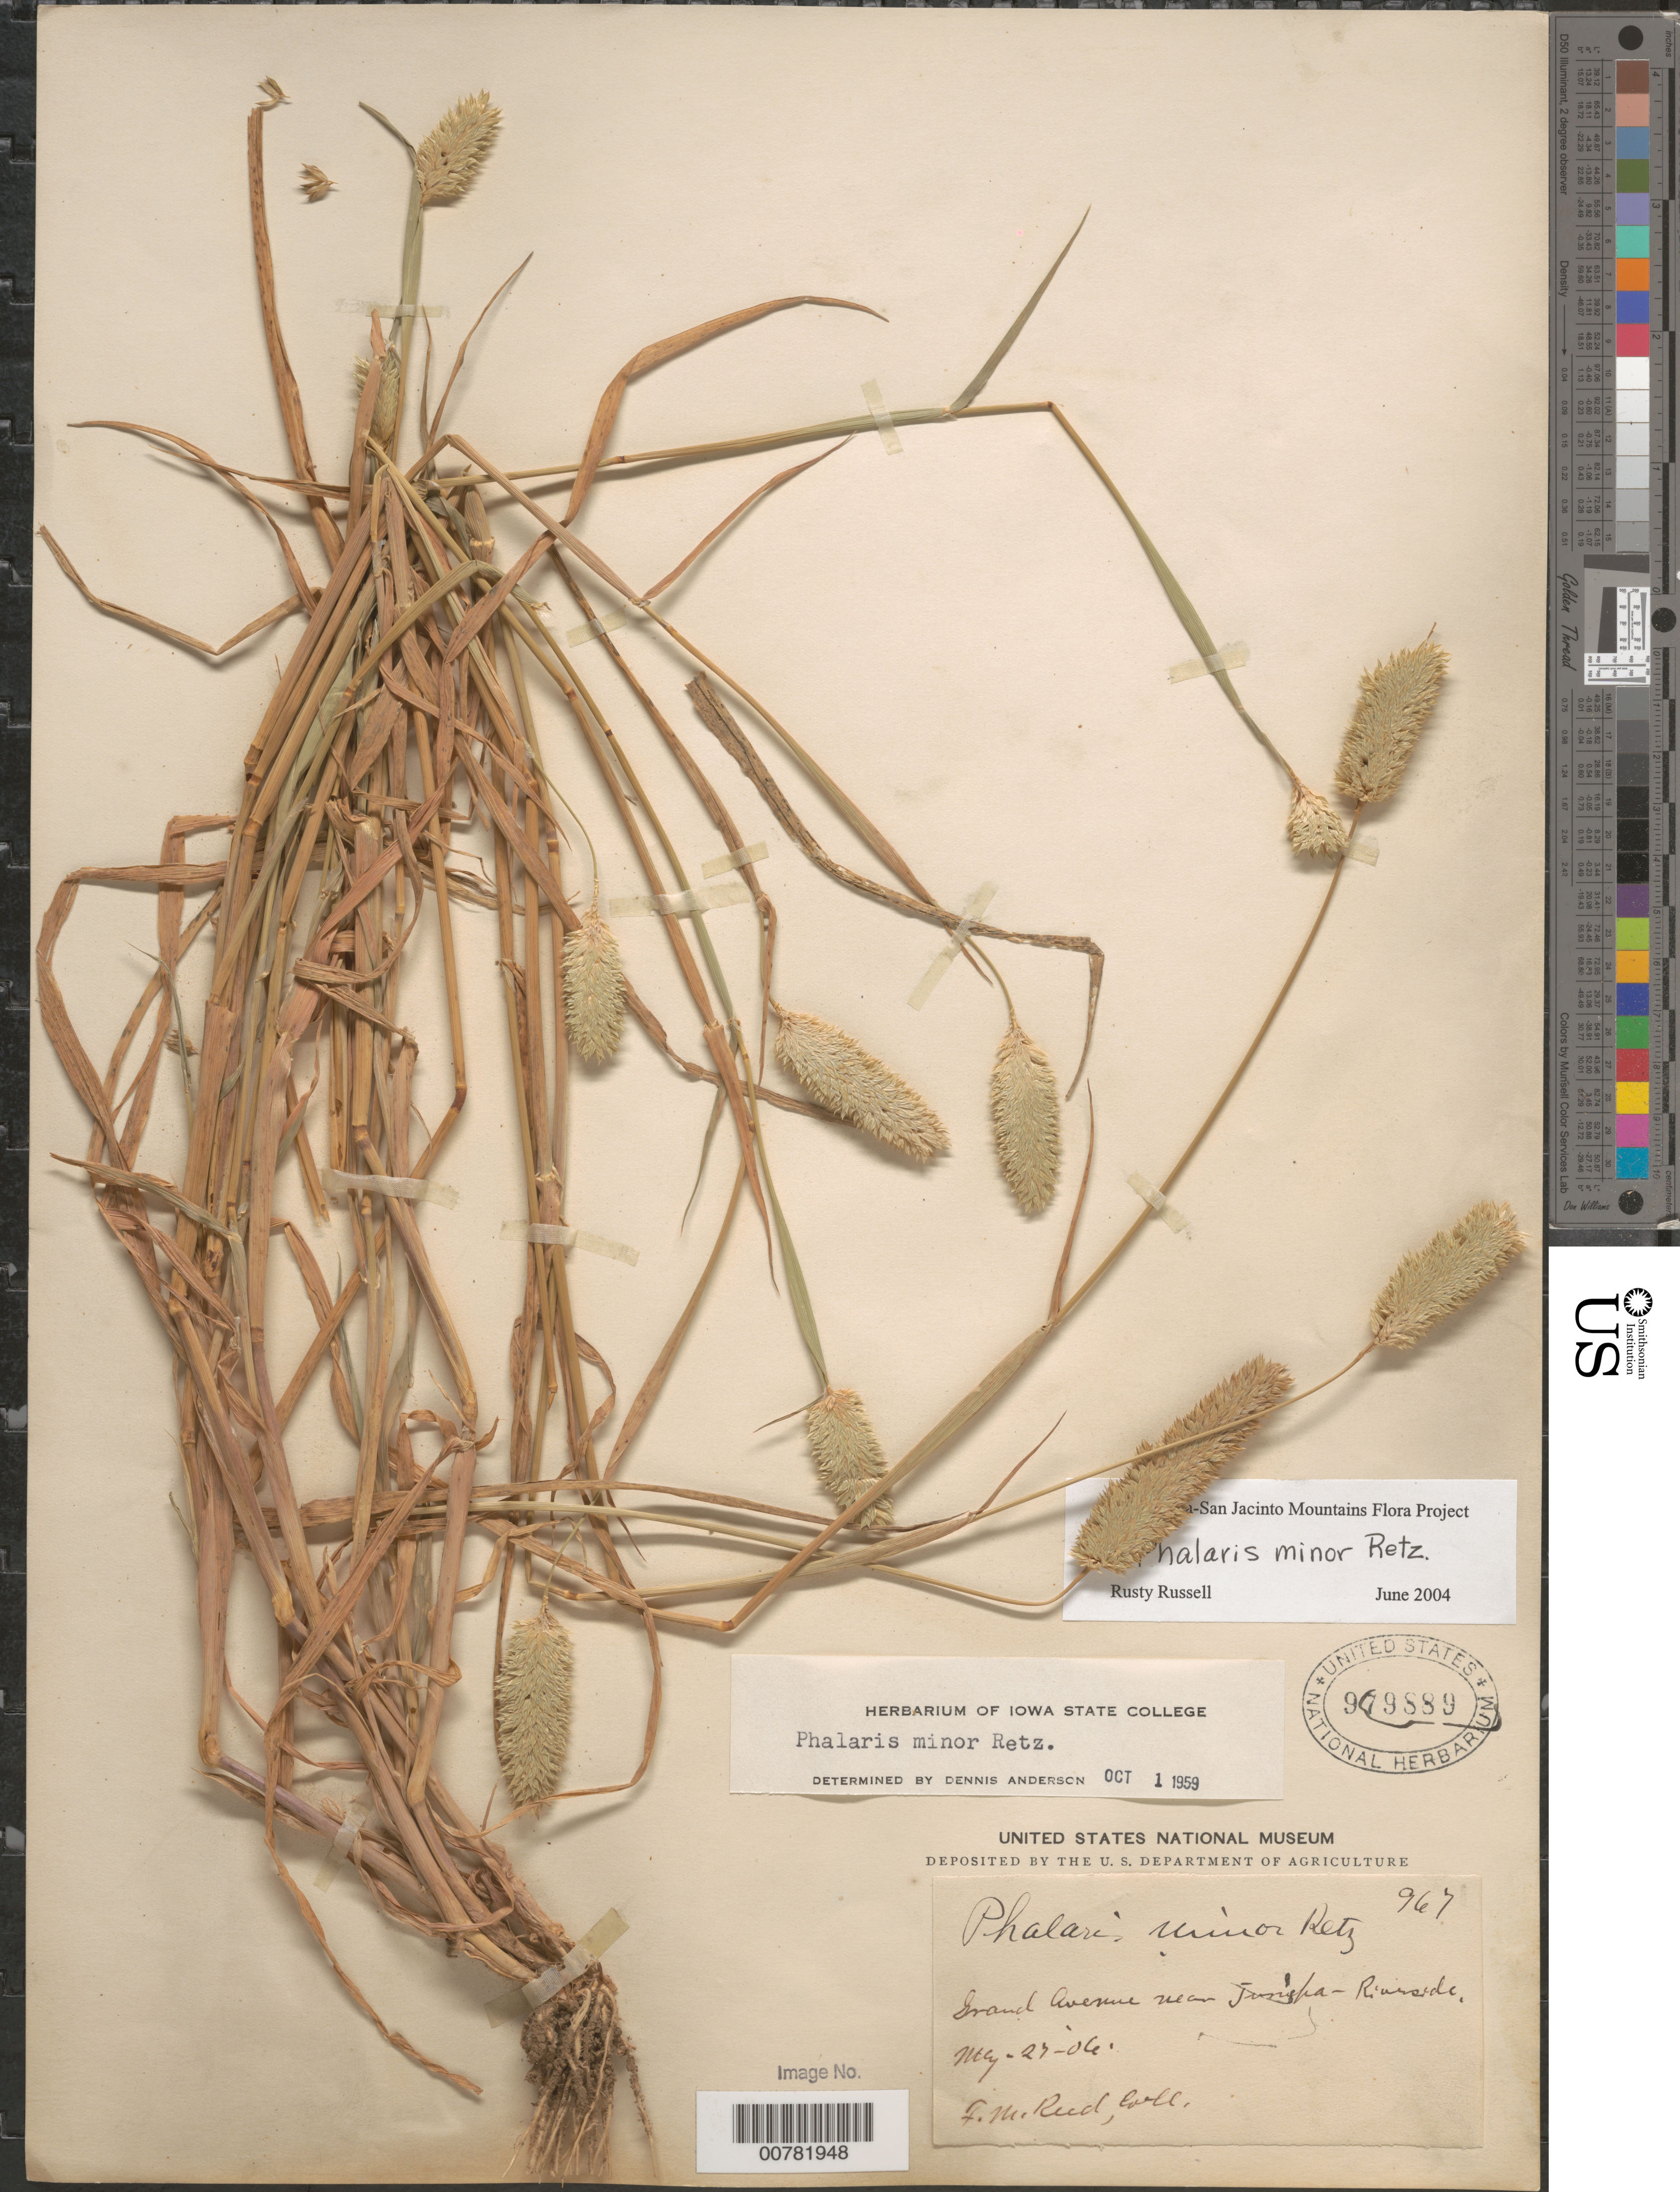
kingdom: Plantae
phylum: Tracheophyta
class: Liliopsida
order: Poales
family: Poaceae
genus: Phalaris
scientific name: Phalaris minor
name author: Retz.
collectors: F. Reed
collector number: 967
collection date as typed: Transcribed d/m/y: 27/5/6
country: United States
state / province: Texas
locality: Grand Avenue near Juniper-Riverside.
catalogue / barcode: US 979889